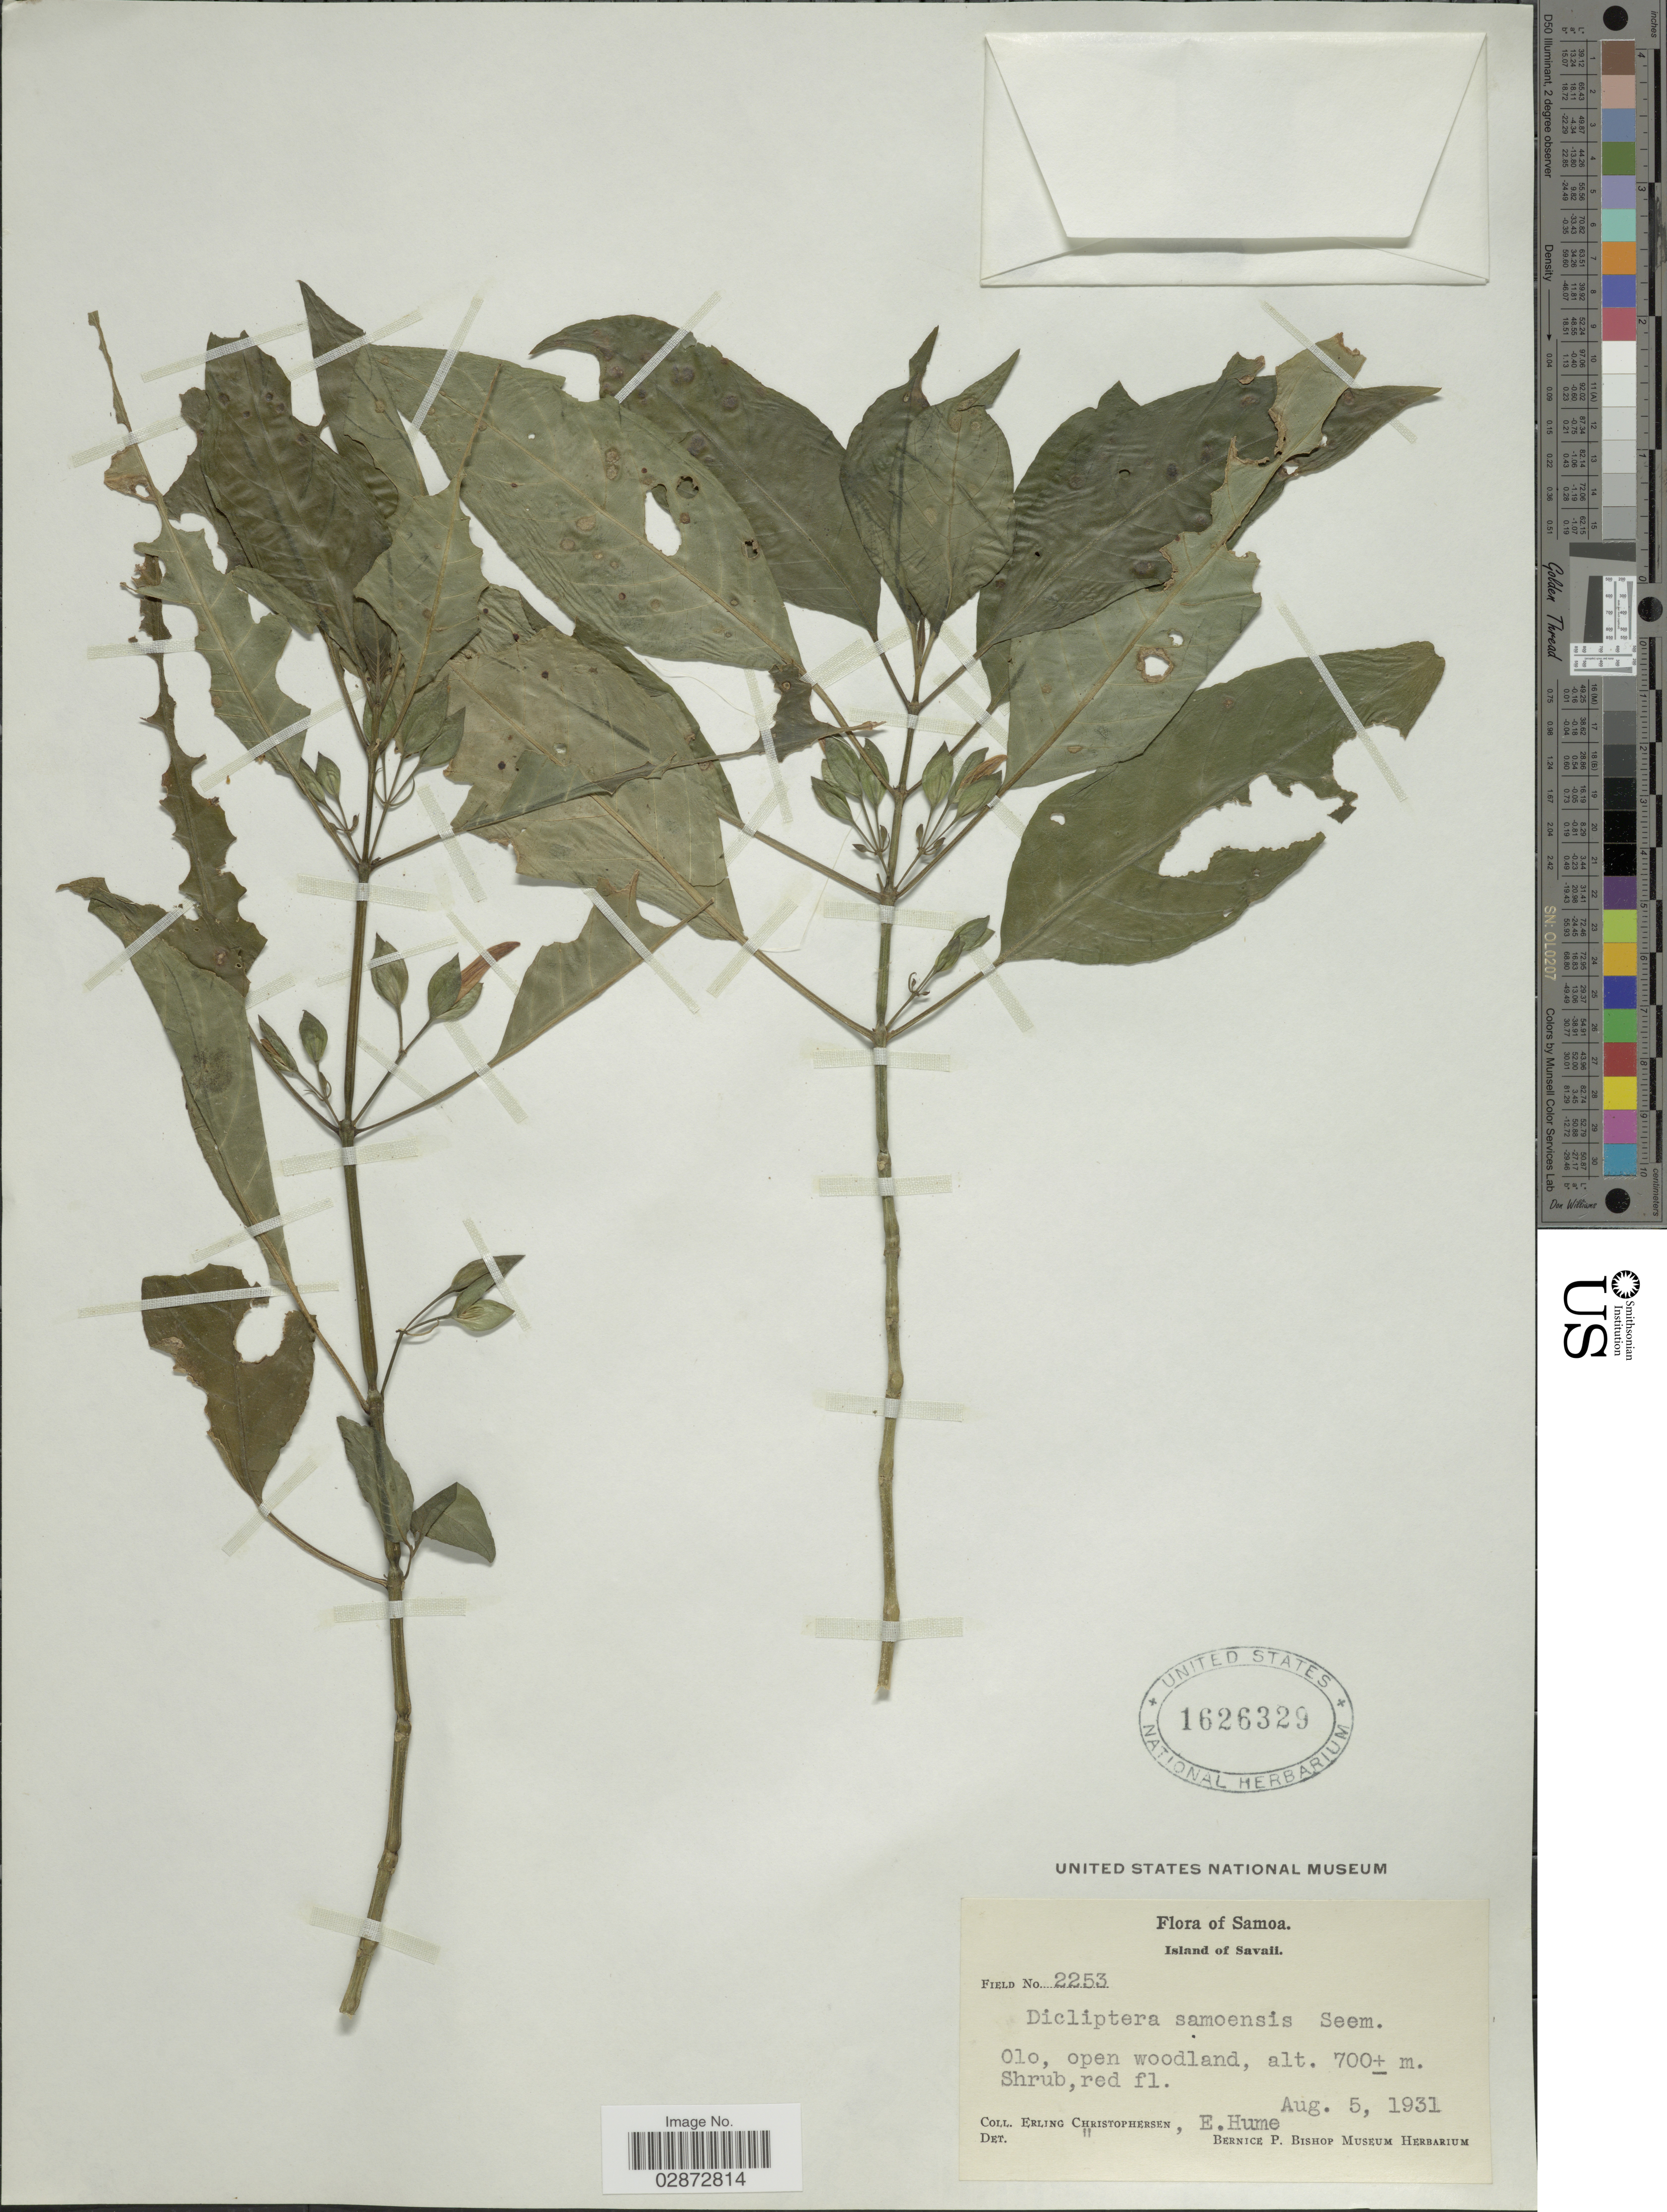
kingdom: Plantae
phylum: Tracheophyta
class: Magnoliopsida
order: Lamiales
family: Acanthaceae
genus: Dicliptera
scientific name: Dicliptera samoensis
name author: Seem.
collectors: E. Christophersen & E. Hume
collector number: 2253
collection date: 1931-08-05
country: Samoa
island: Savai'i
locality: Island of Savaii.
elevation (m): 700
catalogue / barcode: US 1626329